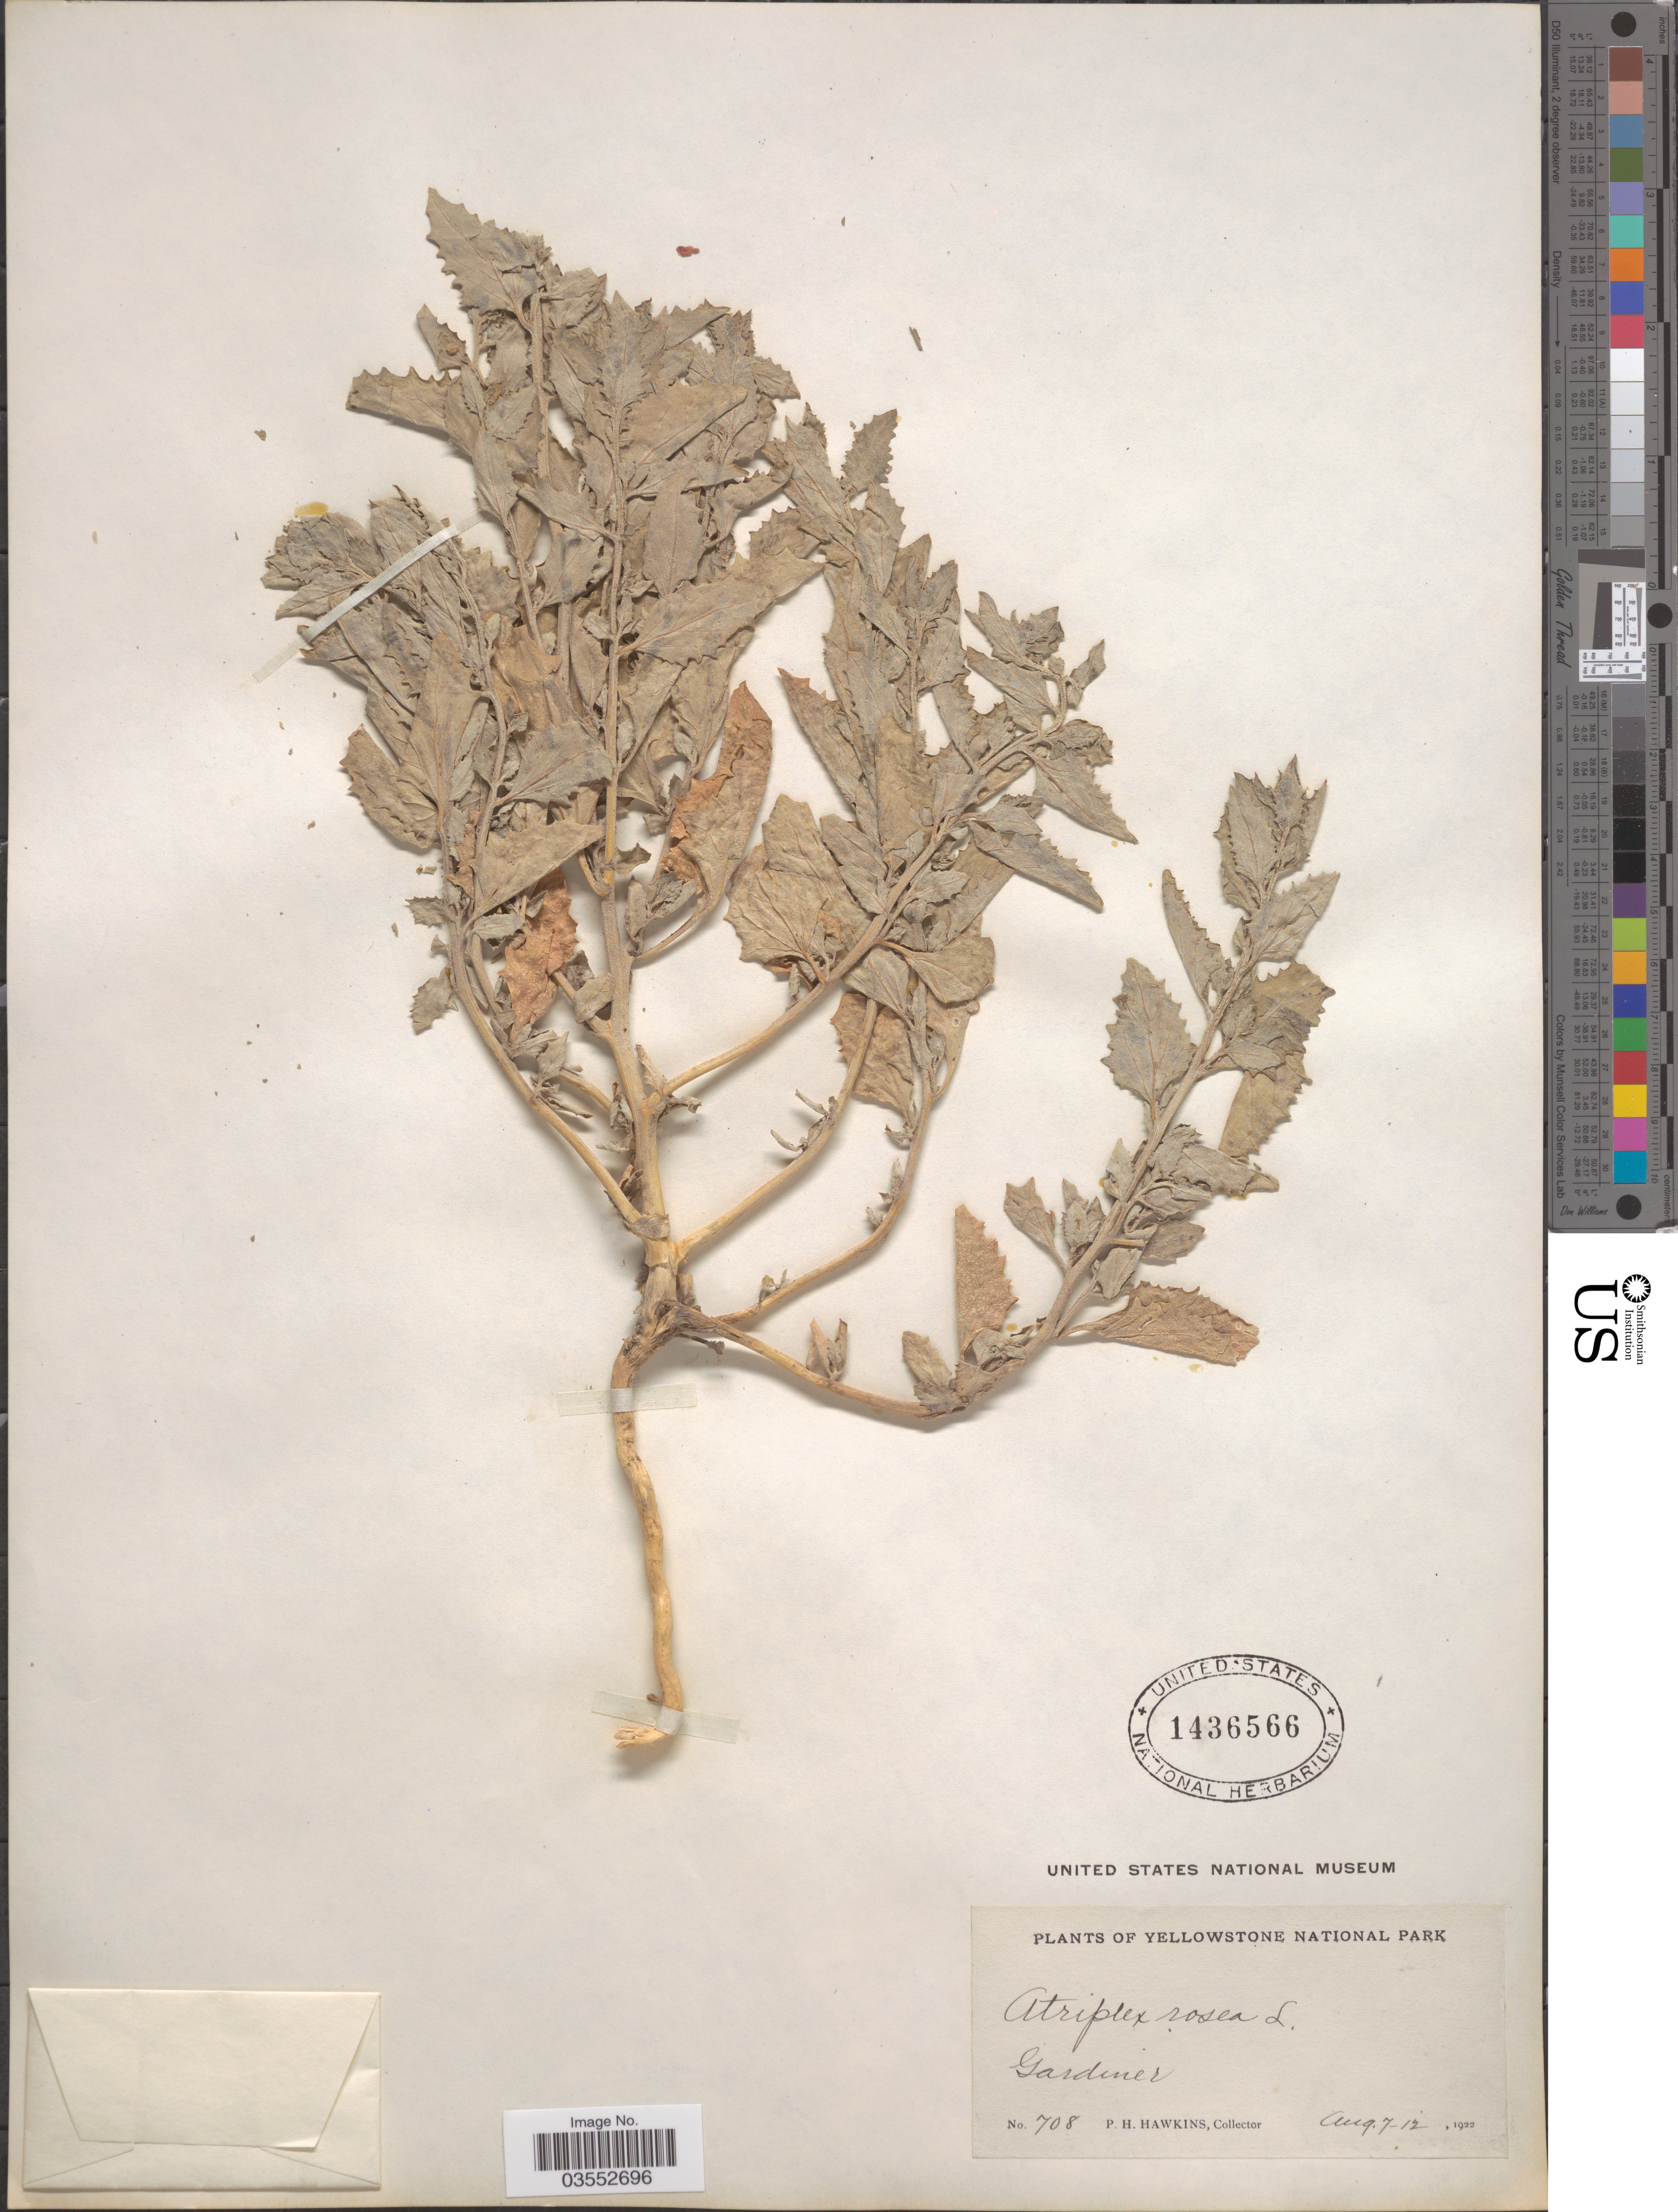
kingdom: Plantae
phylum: Tracheophyta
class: Magnoliopsida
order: Caryophyllales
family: Amaranthaceae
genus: Atriplex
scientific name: Atriplex rosea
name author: L.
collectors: P. Hawkins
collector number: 708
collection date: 1922-08-07/1922-08-12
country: United States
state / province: Montana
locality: Yellowstone National Park. Gardiner.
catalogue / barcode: US 1436566